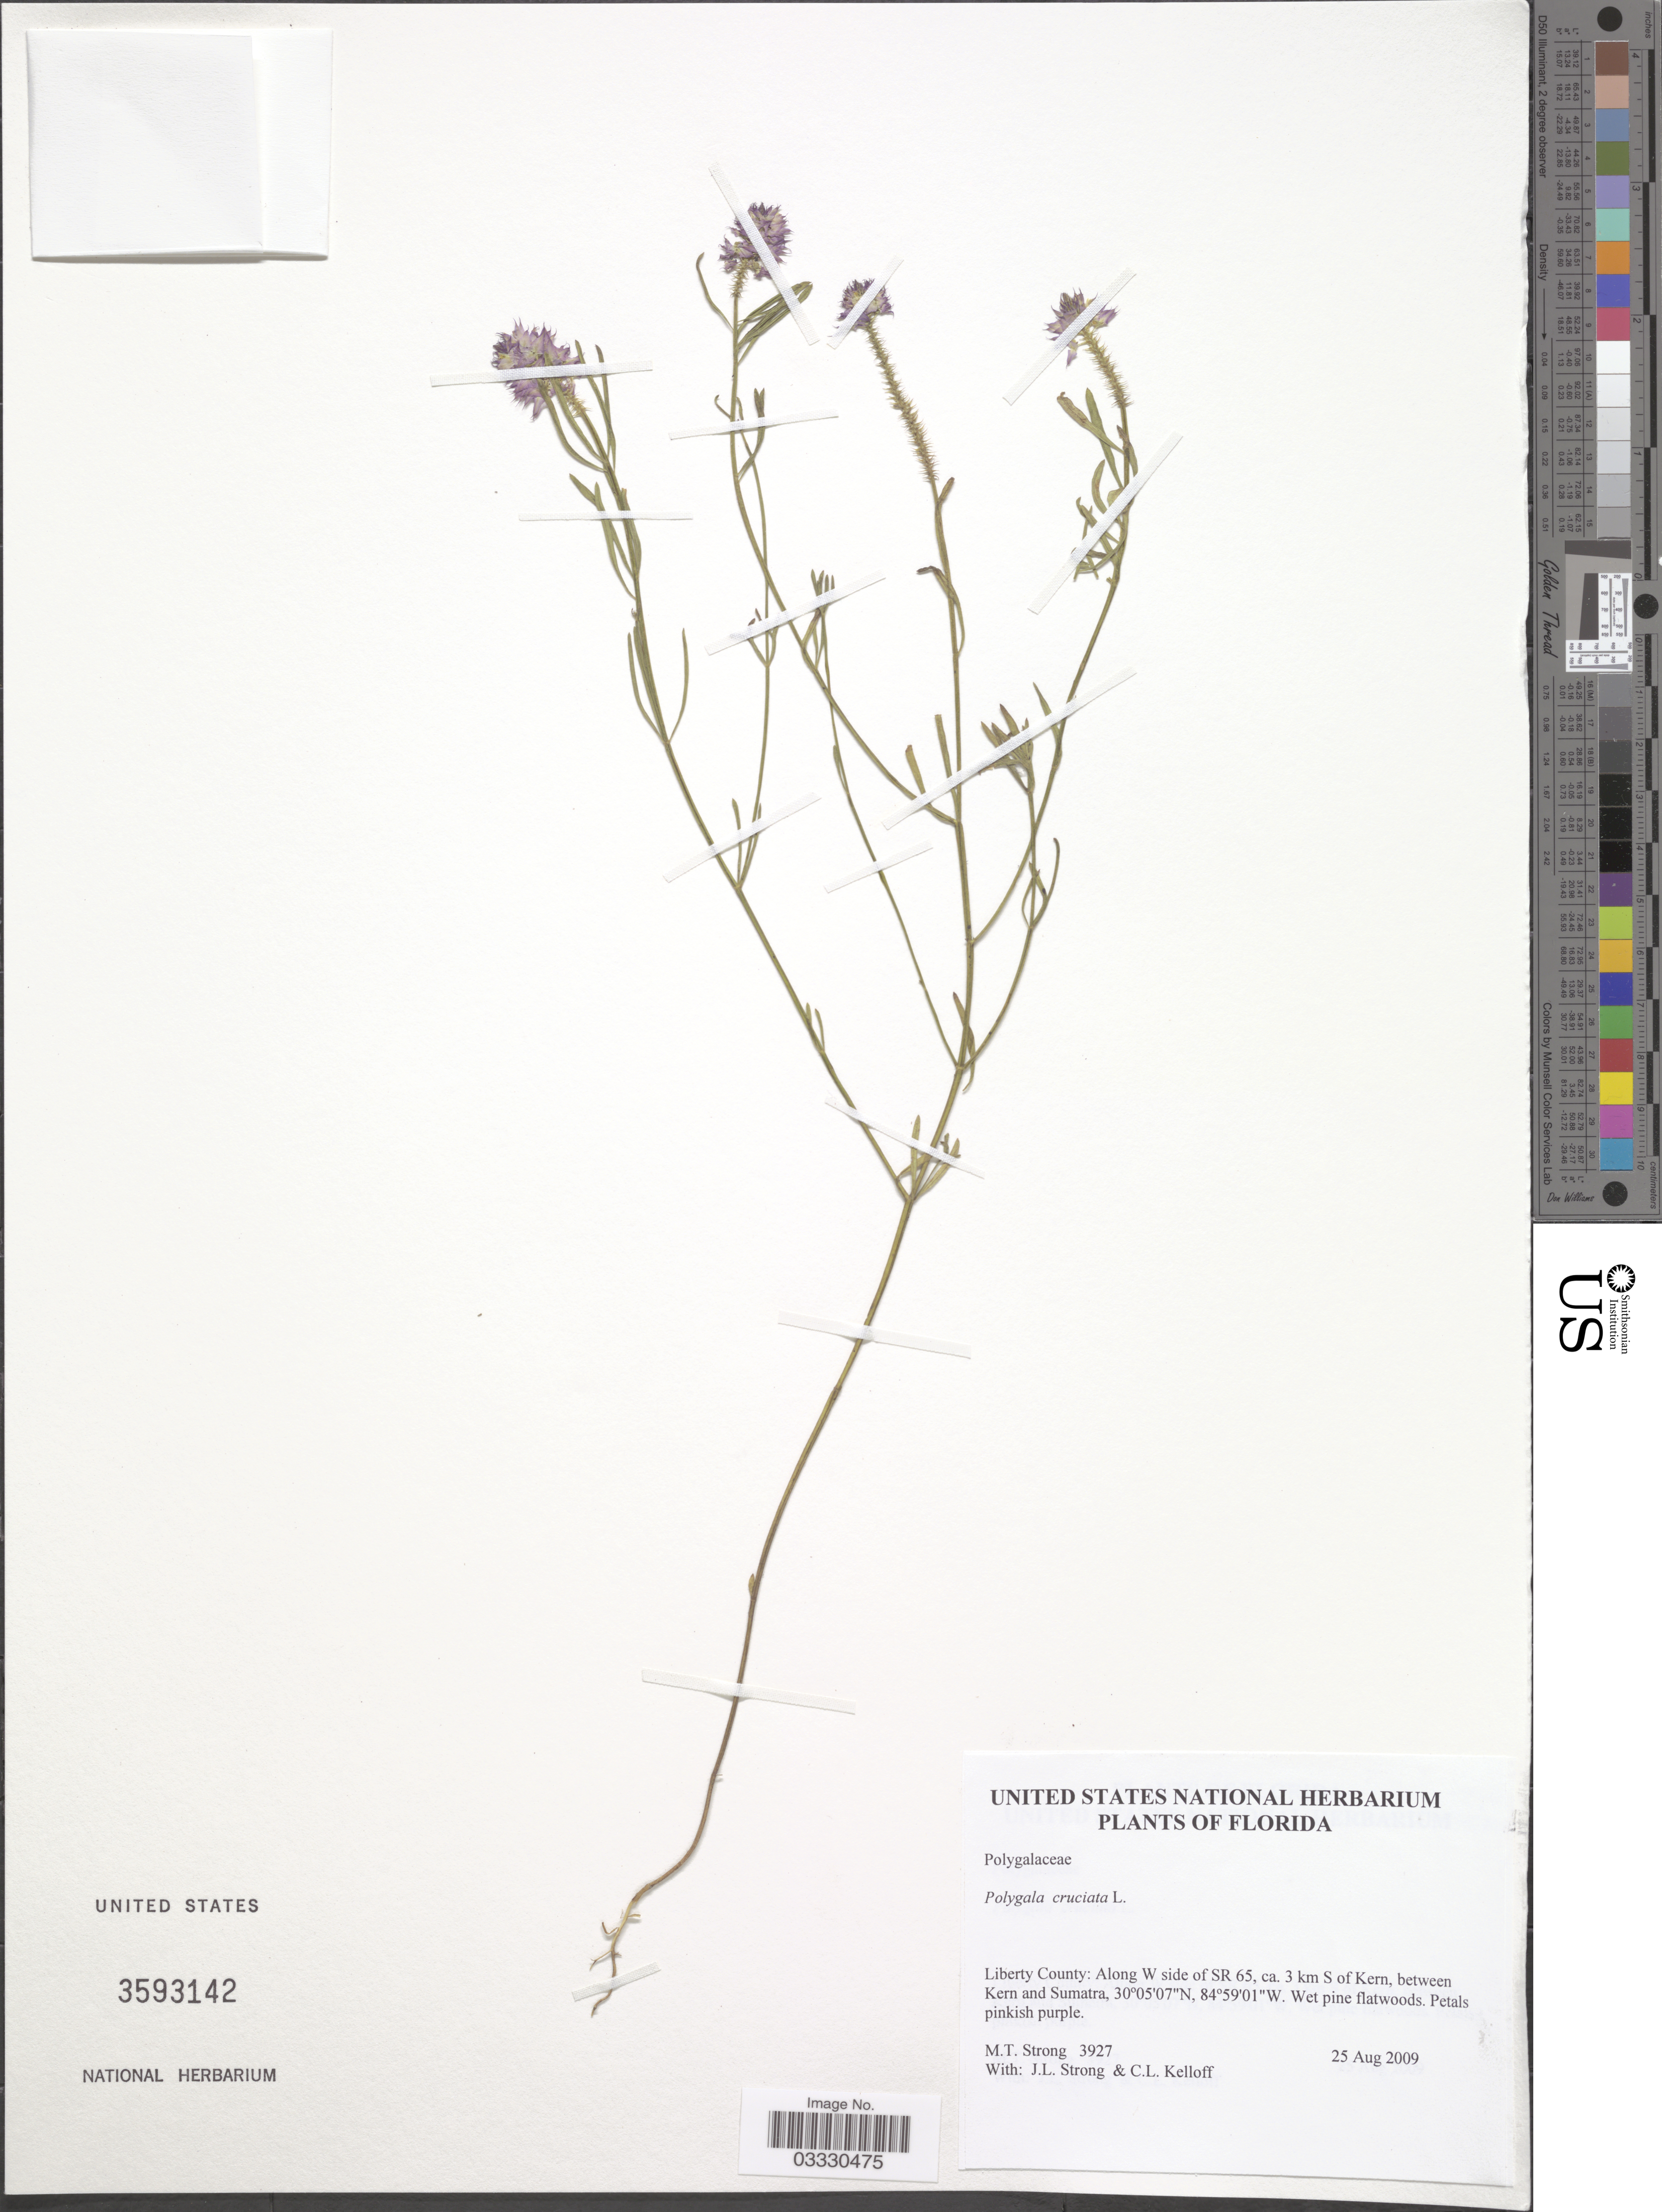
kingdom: Plantae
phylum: Tracheophyta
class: Magnoliopsida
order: Fabales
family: Polygalaceae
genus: Polygala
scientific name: Polygala cruciata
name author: L.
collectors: M. T. Strong, J. Strong & C. L. Kelloff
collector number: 3927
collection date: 2009-08-25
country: United States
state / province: Florida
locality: Liberty County: Along W side of SR 65, ca. 3 km S of Kern, between Kern and Sumatra.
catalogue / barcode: US 3593142